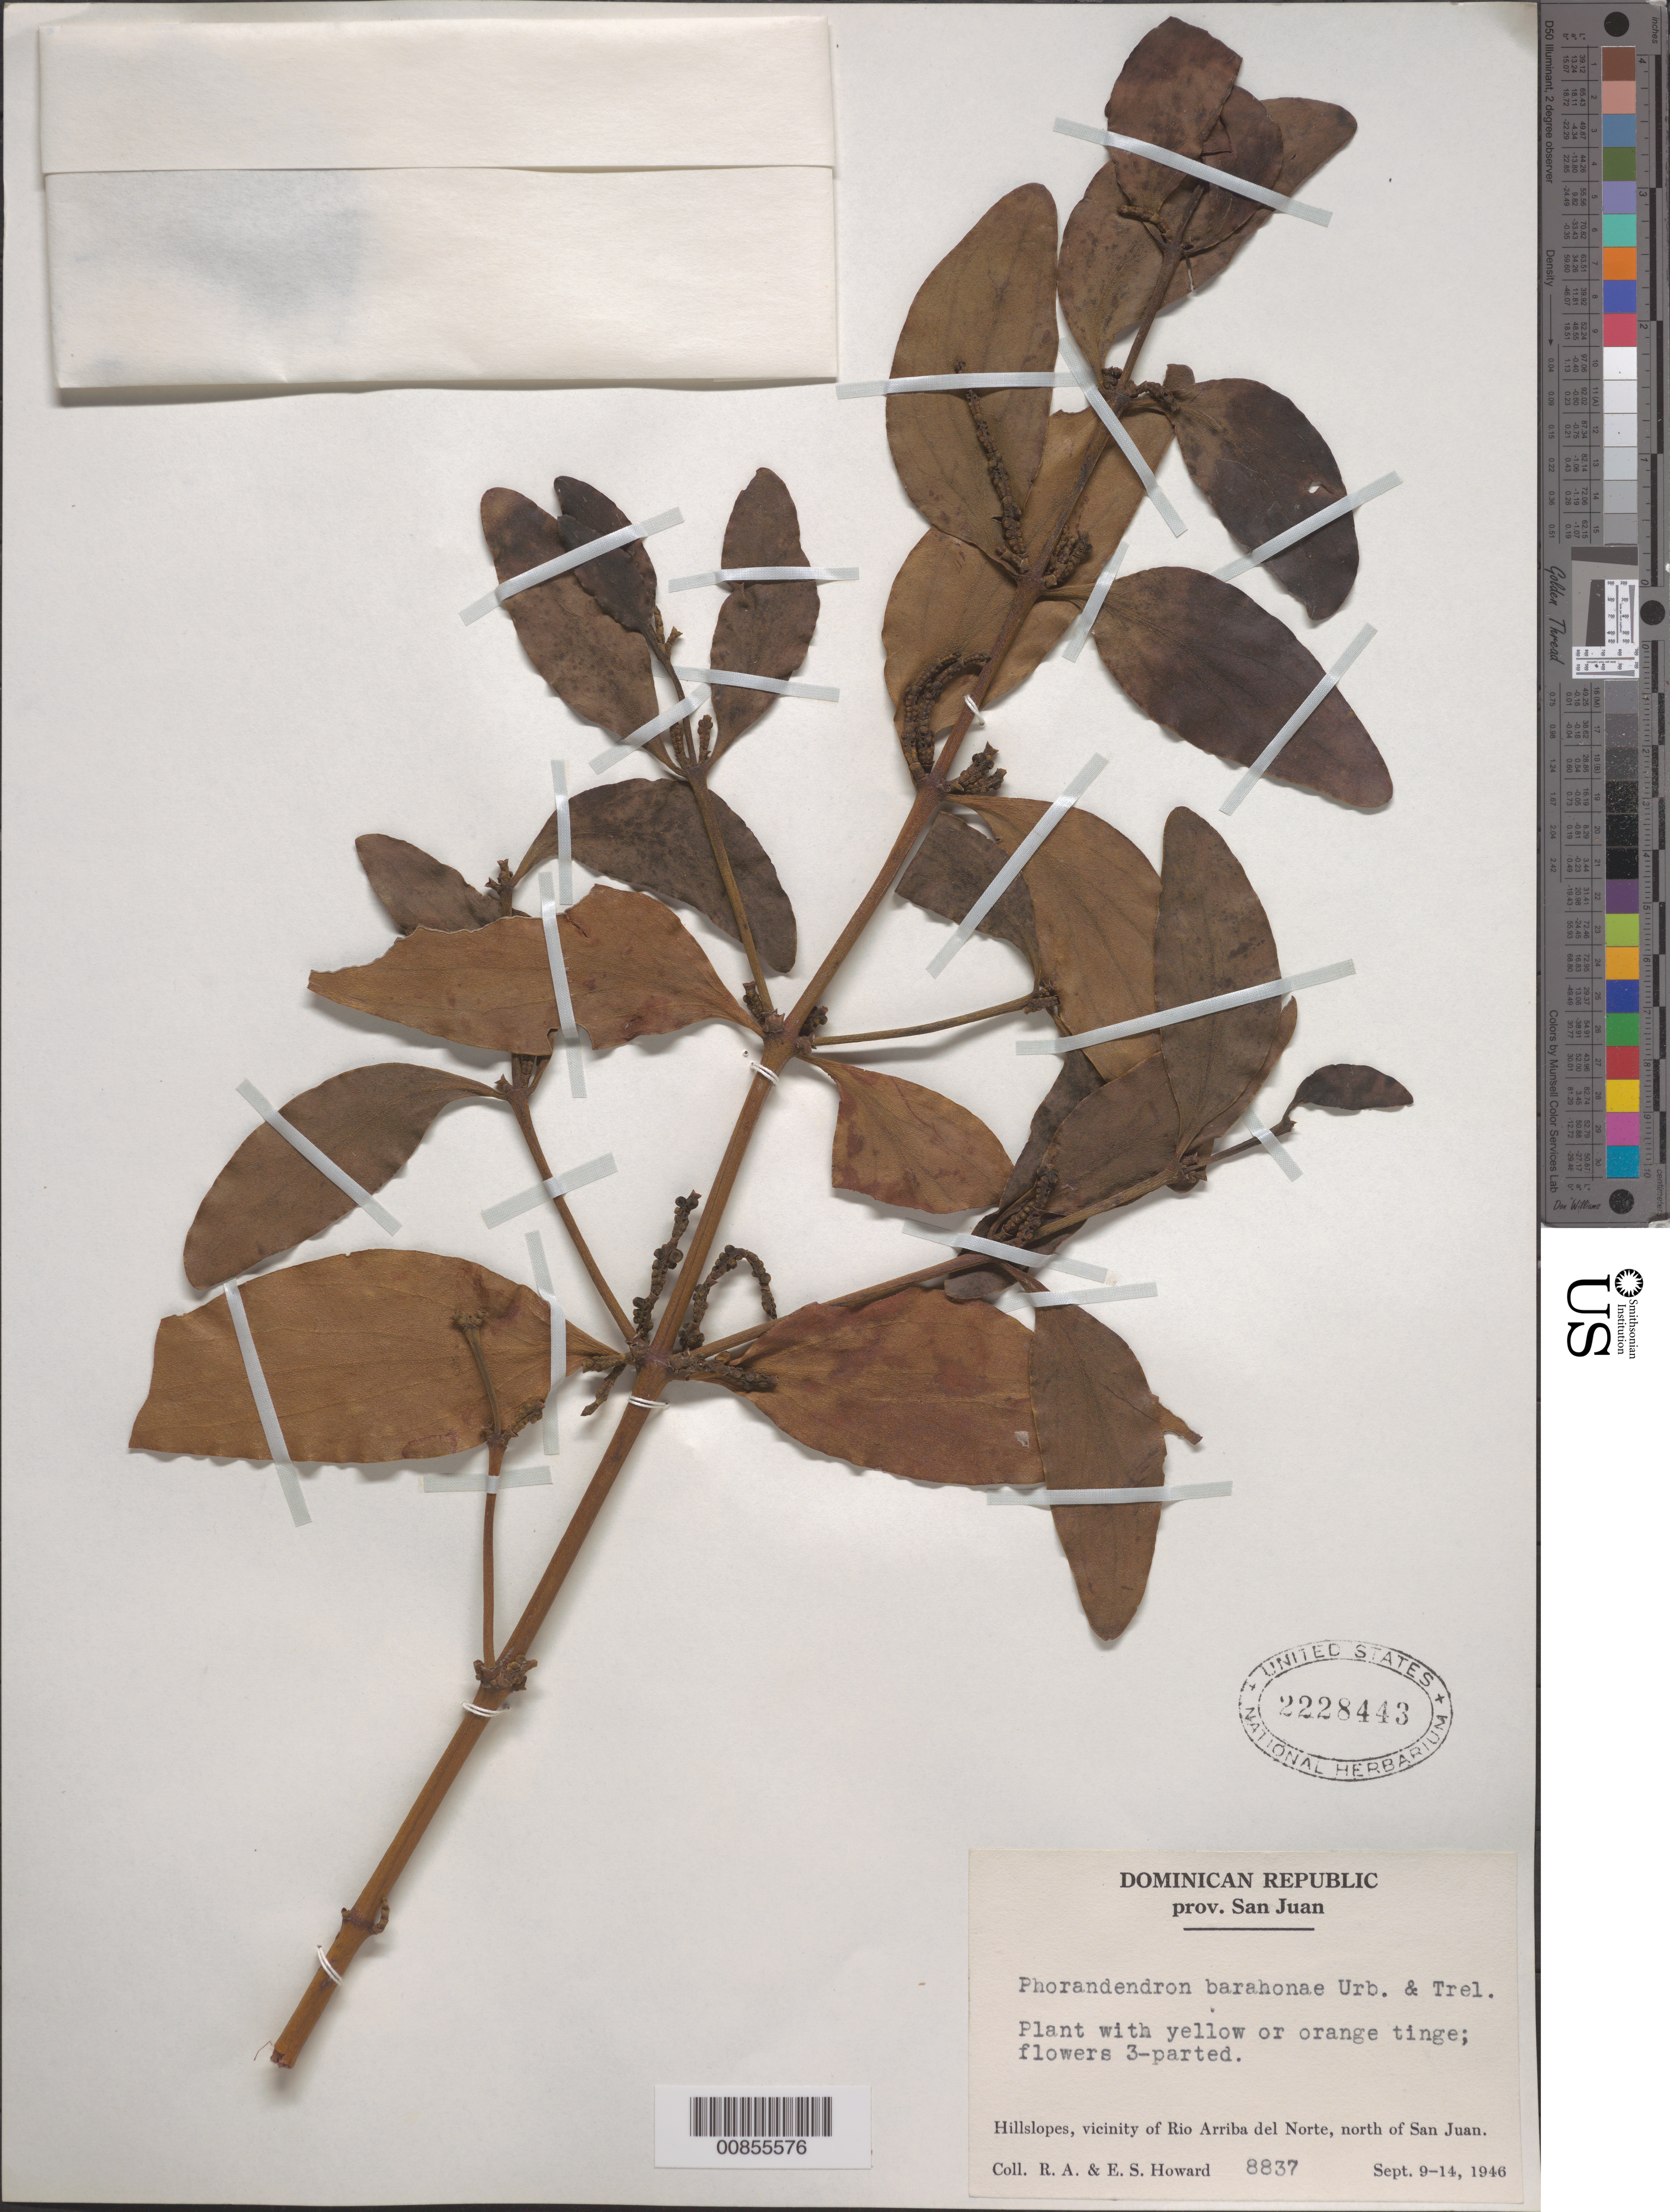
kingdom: Plantae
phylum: Tracheophyta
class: Magnoliopsida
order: Santalales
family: Viscaceae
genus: Phoradendron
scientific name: Phoradendron anceps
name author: (Spreng.) M. Gómez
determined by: Caraballo-Ortiz, Marcos A., (MISS), University of Mississippi (UNITED STATES)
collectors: R. A. Howard & E. S. Howard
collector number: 8837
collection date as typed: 09 Sep 1946 to 14 Sep 1946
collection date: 1946-09-09/1946-09-14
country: Dominican Republic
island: Hispaniola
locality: Vicinity of Río Arriba del Norte, north of San Juan.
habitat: Hillslopes.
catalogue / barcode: US 2228443